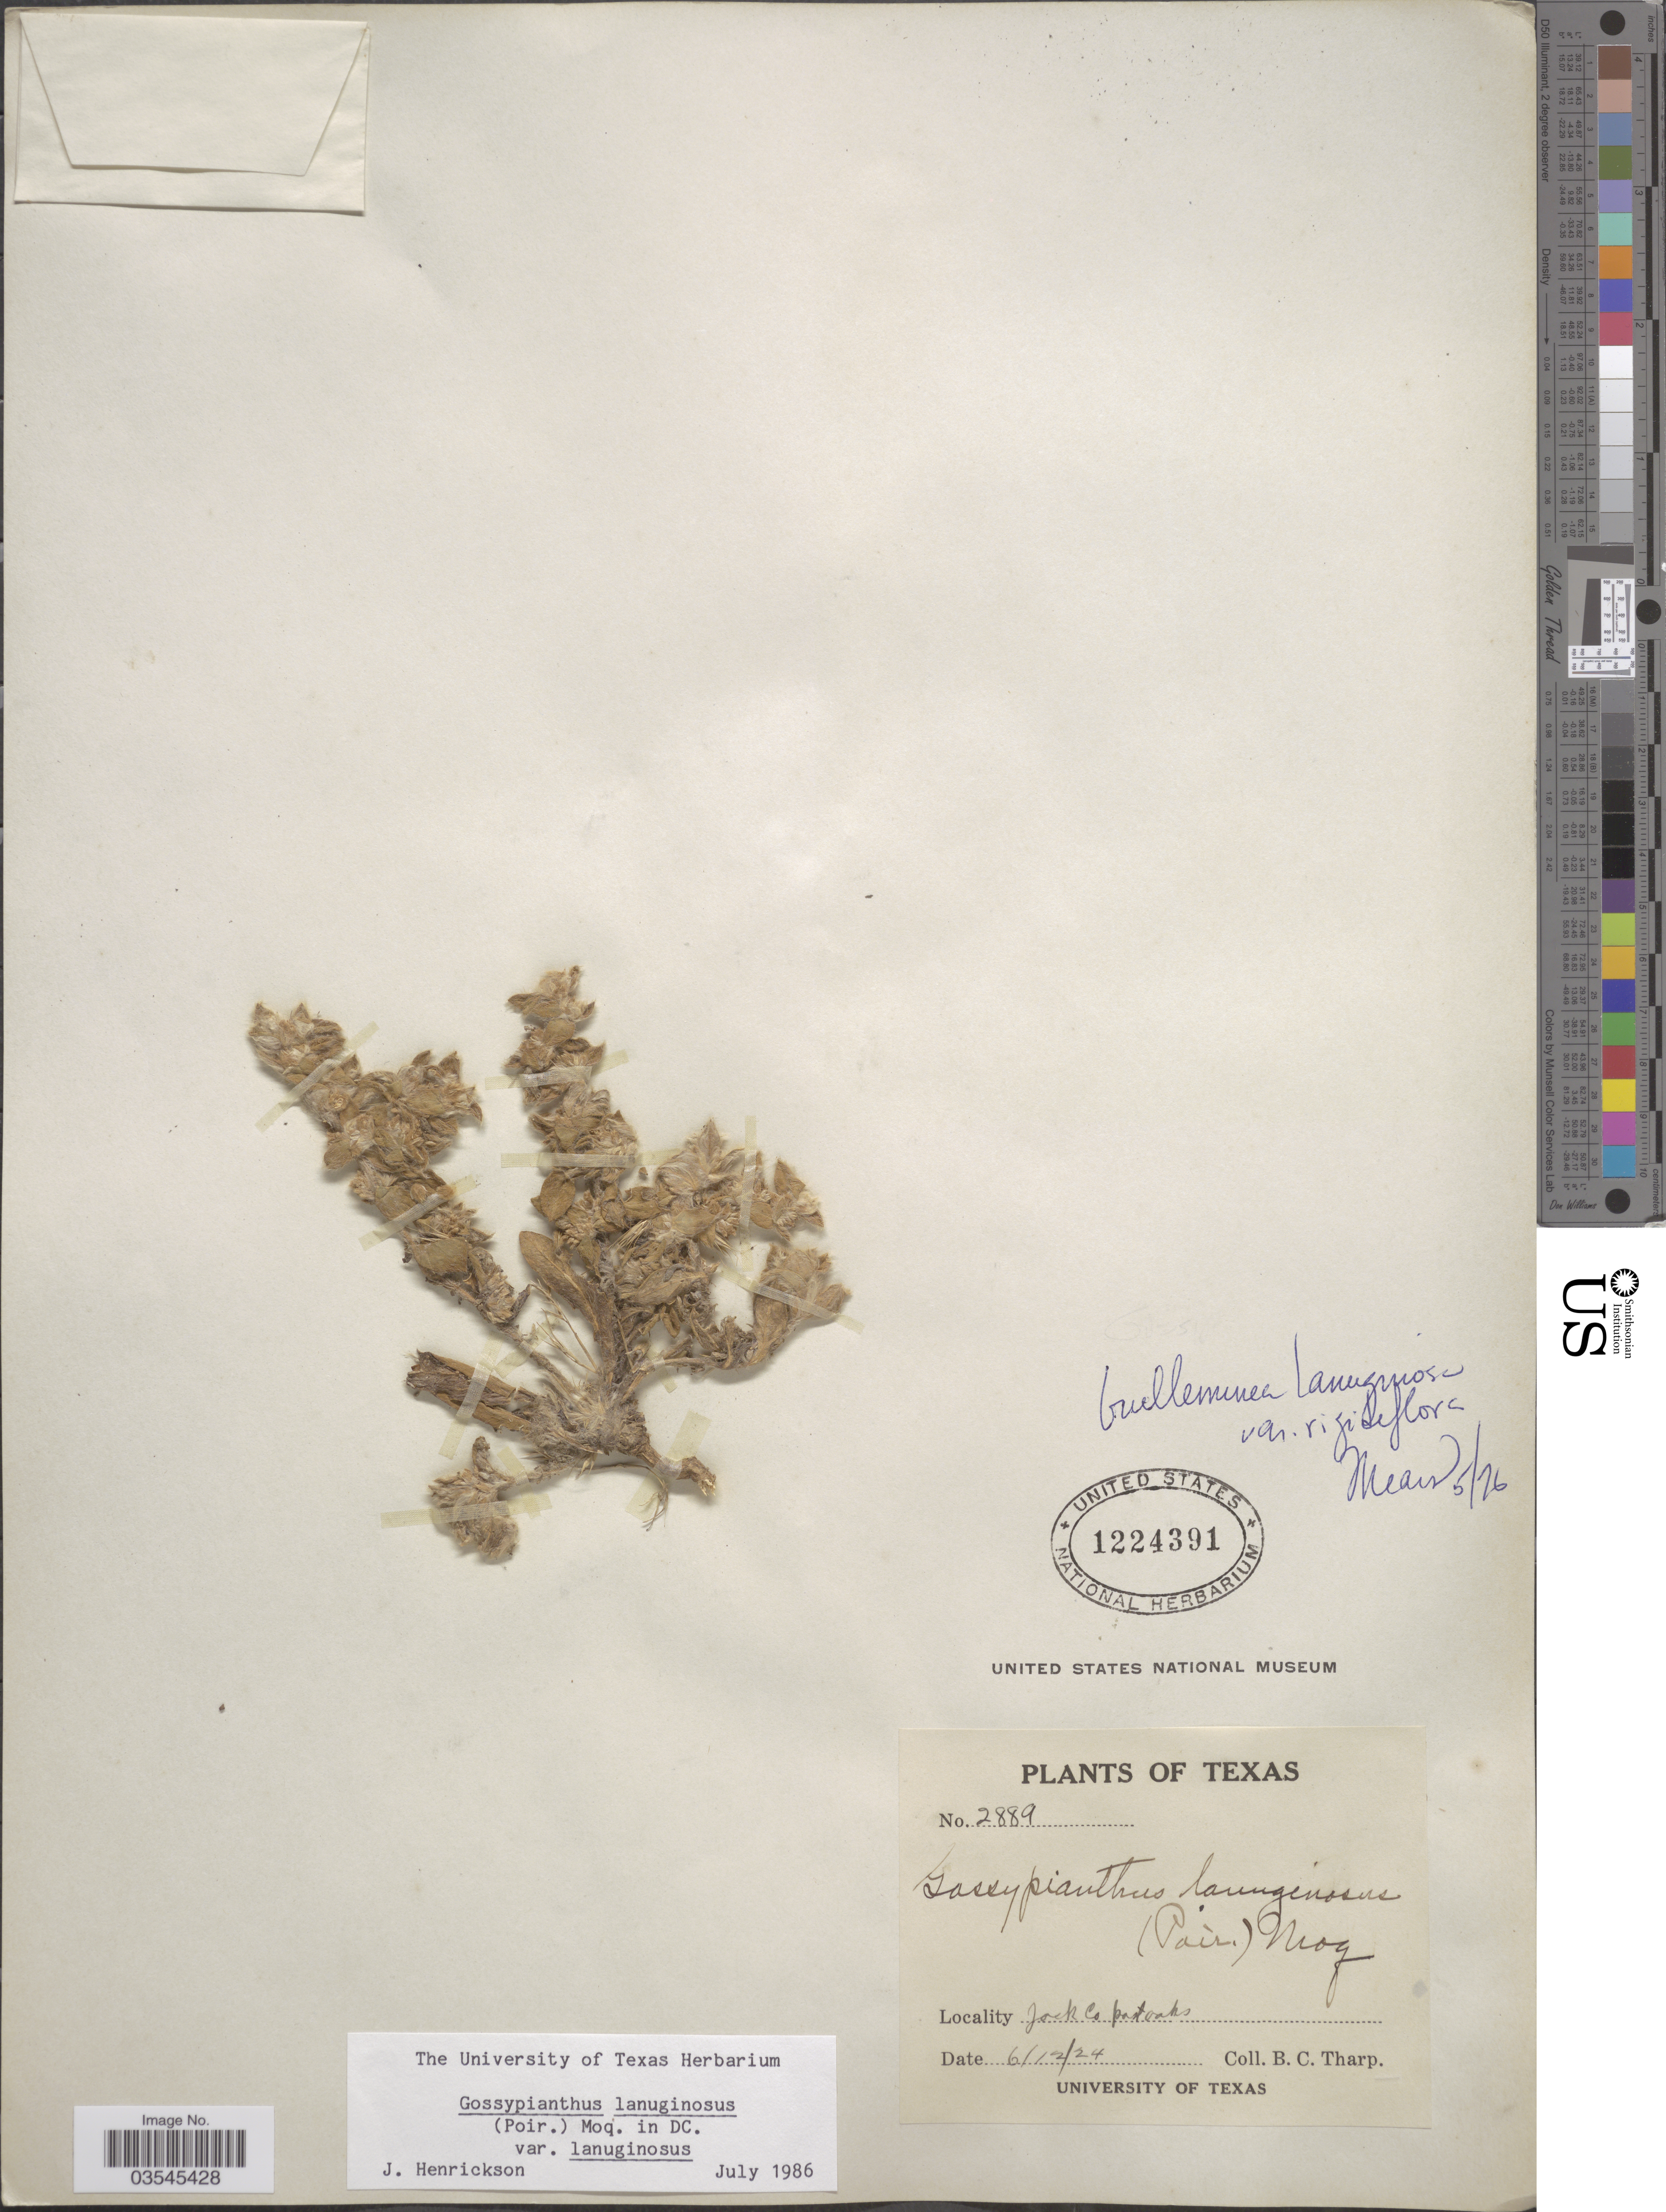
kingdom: Plantae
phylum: Tracheophyta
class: Magnoliopsida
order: Caryophyllales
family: Amaranthaceae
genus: Guilleminea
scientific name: Guilleminea lanuginosa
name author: (Poir.) Benth. & Hook. f.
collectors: B. C. Tharp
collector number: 2889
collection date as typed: Transcribed d/m/y: 12/6/24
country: United States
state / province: Texas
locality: Jock Co past oaks.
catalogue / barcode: US 1224391